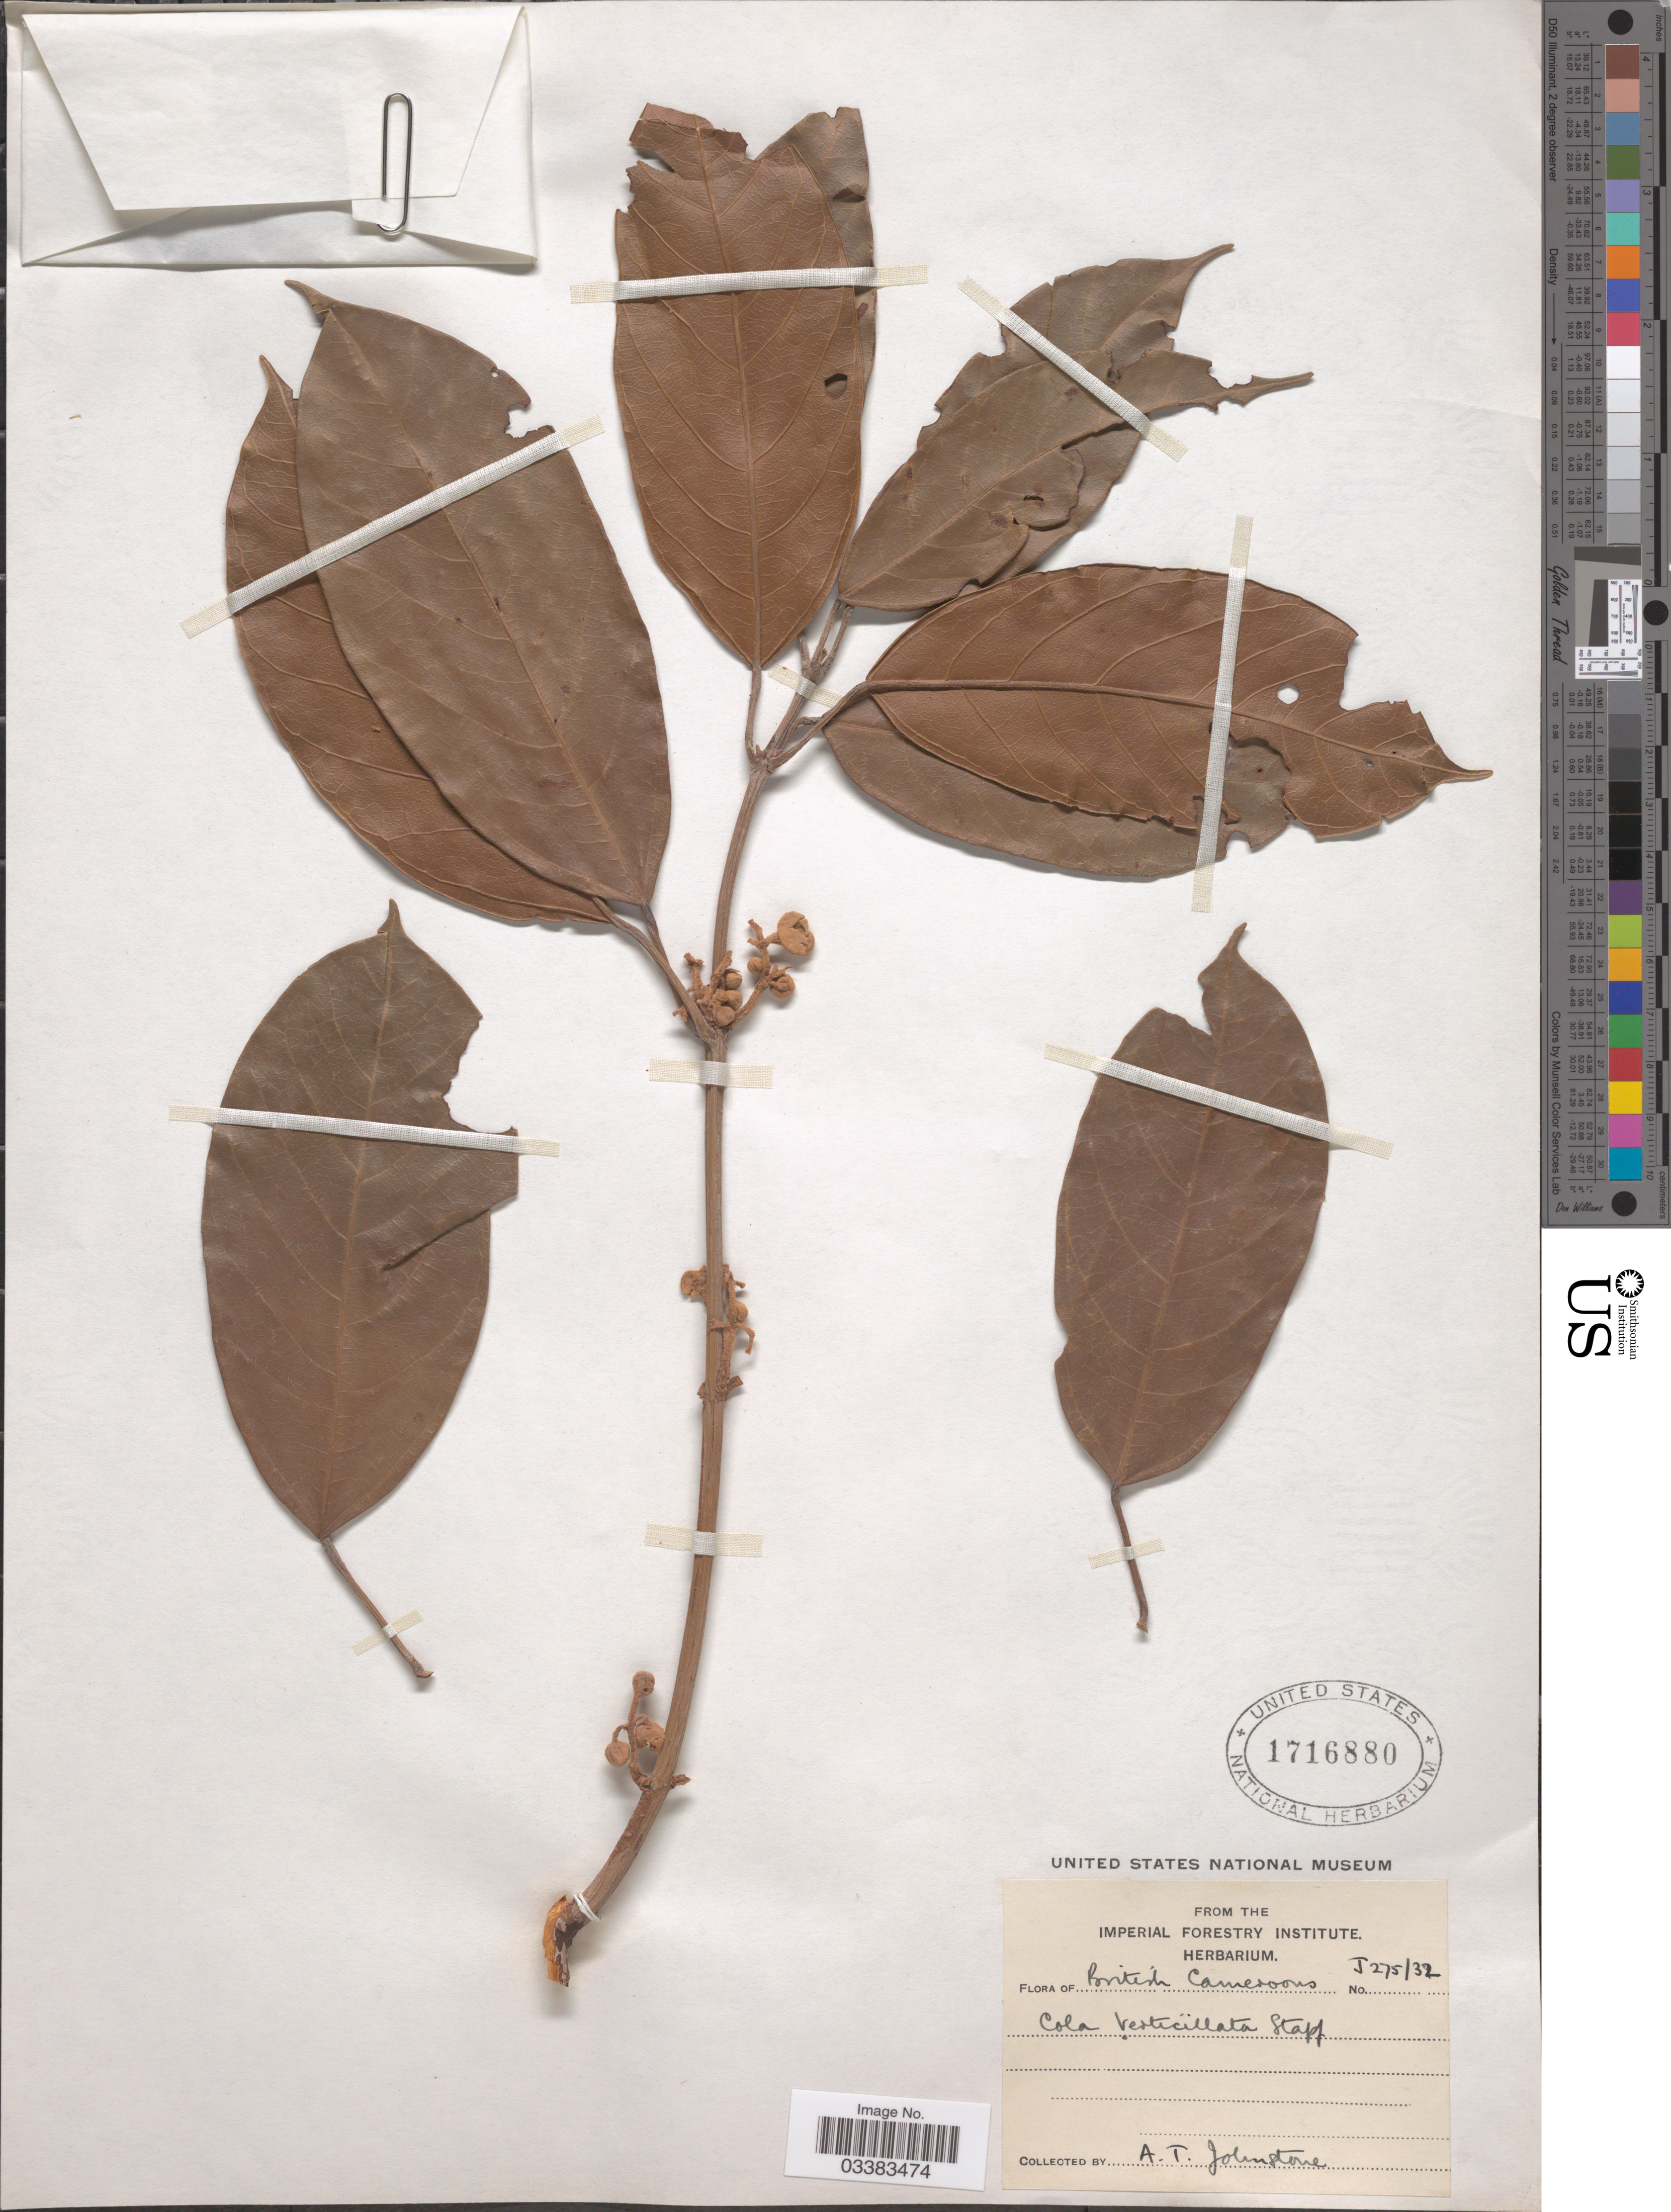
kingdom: Plantae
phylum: Tracheophyta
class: Magnoliopsida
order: Malvales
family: Malvaceae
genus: Cola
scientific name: Cola verticillata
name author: (Thonn.) Stapf ex A. Chev.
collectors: A. Johnstone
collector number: J275/32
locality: British Cameroons.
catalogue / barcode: US 1716880